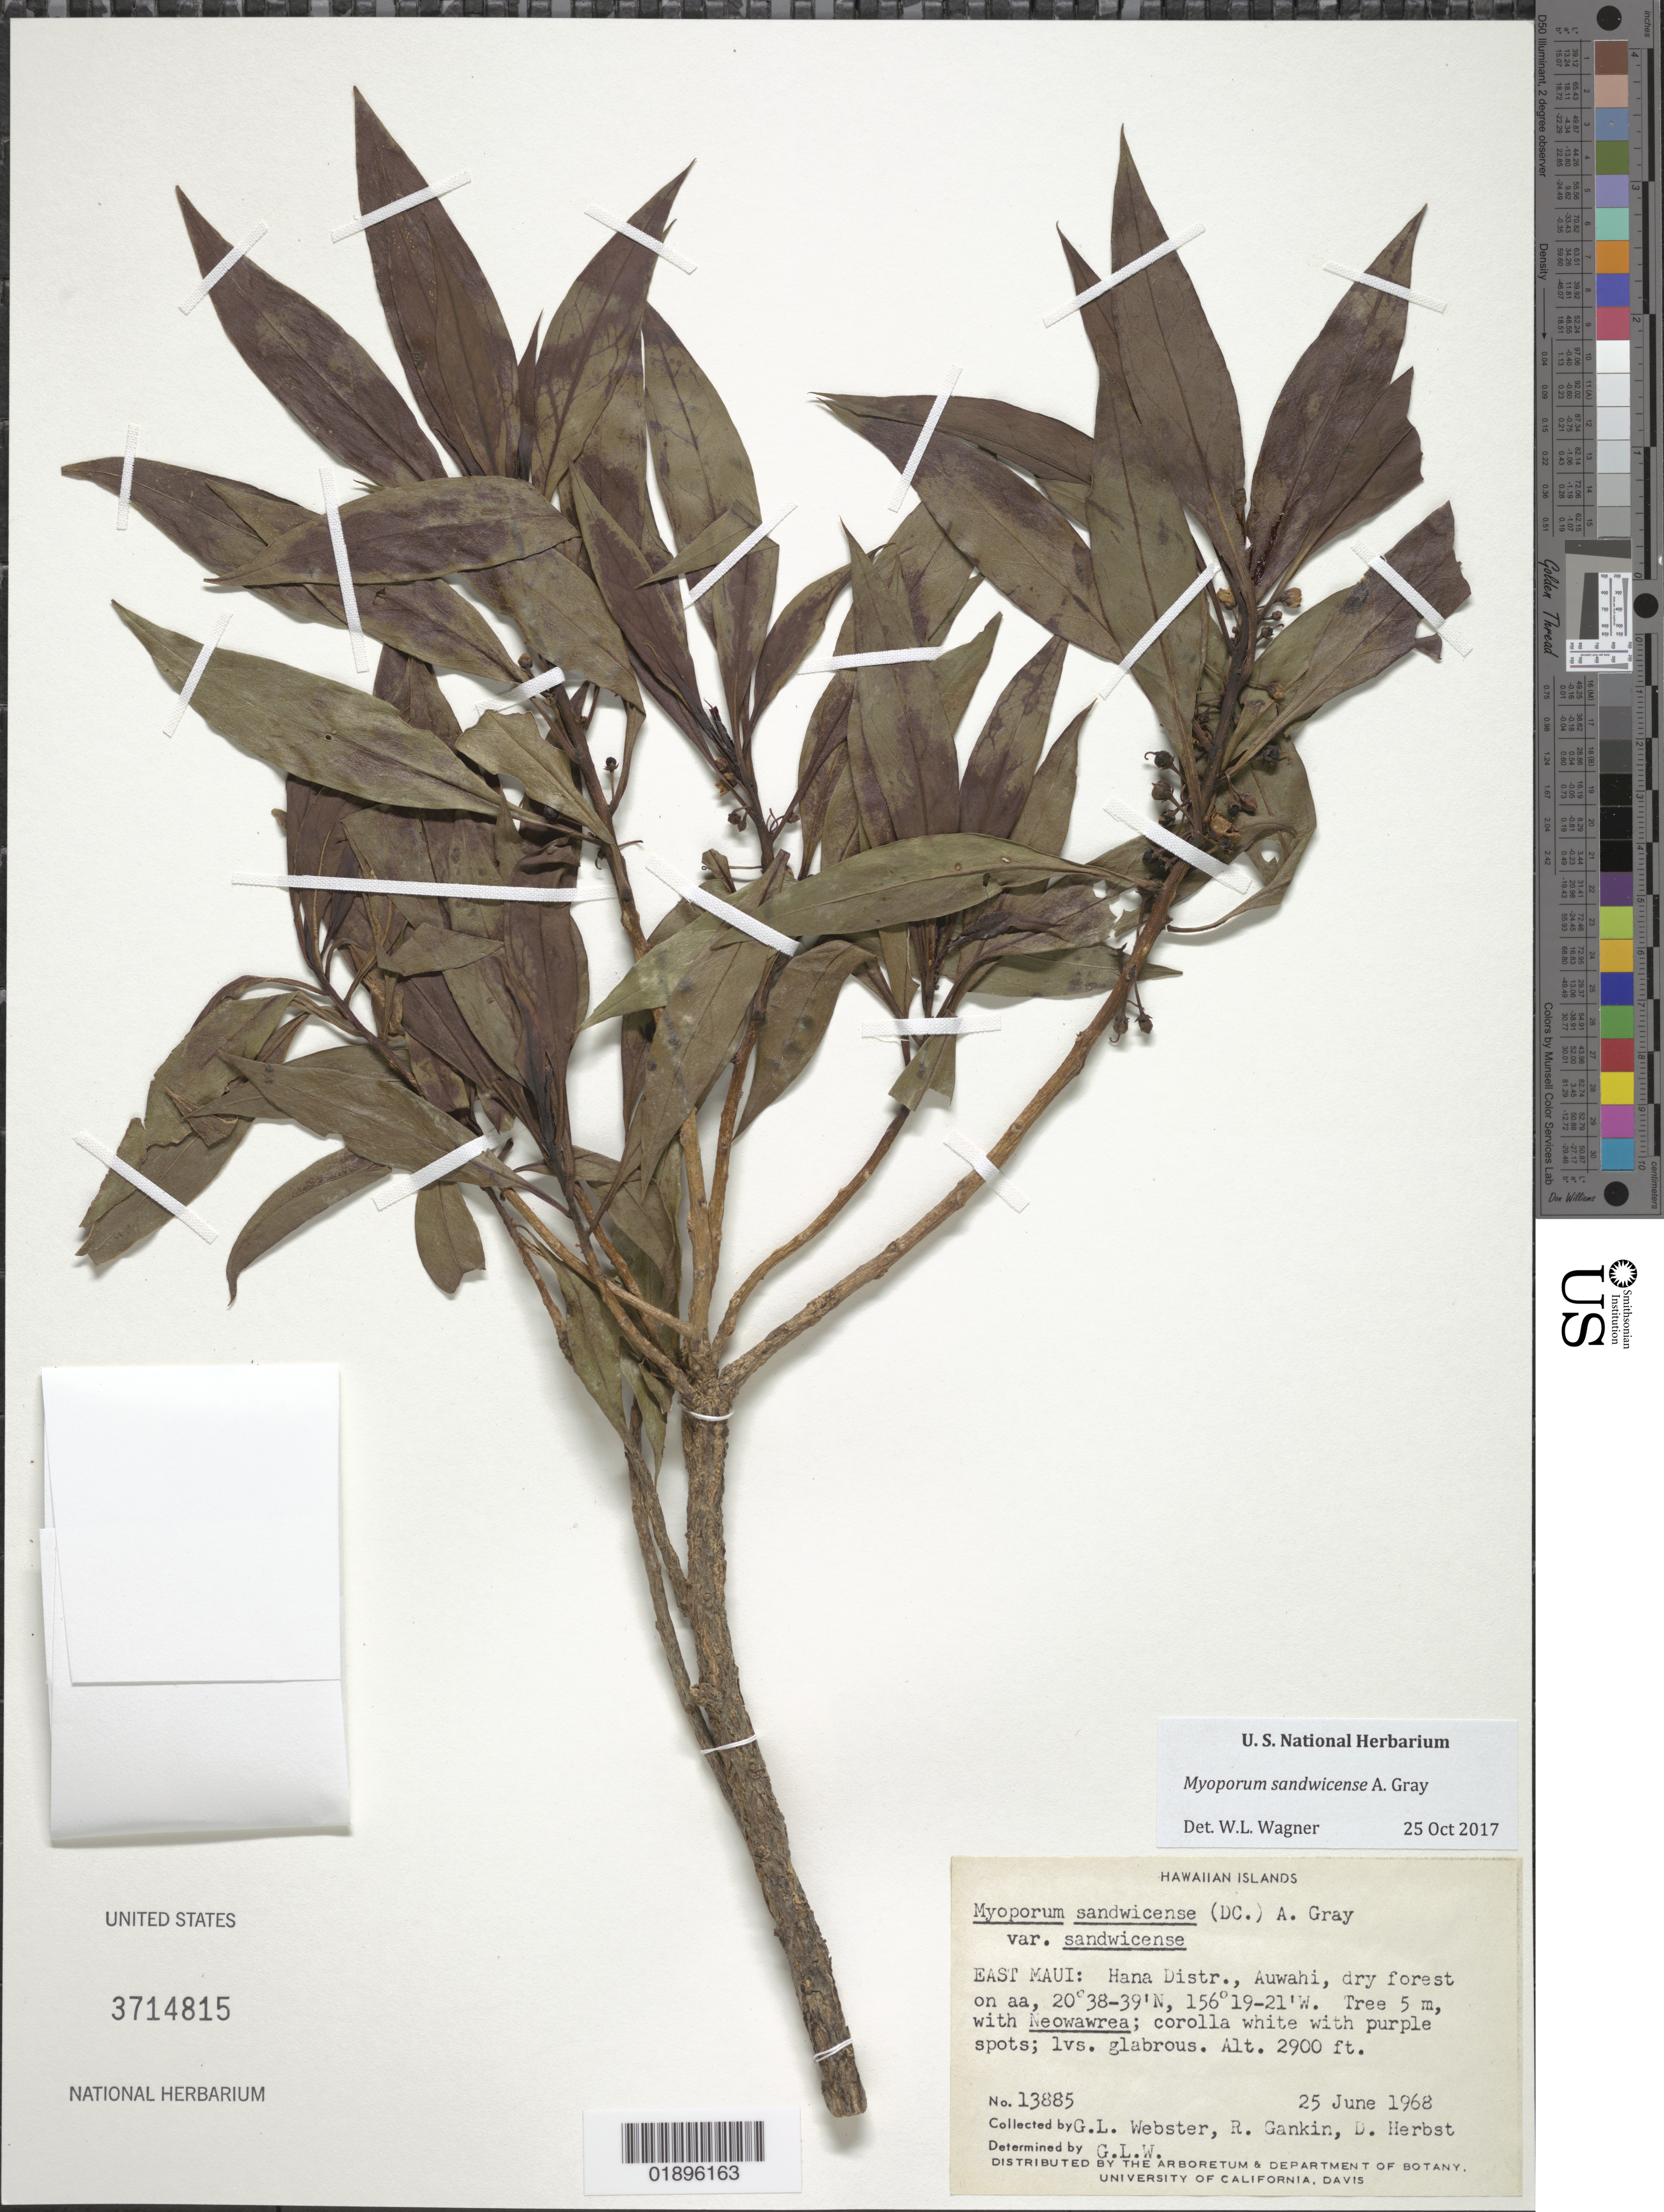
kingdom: Plantae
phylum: Tracheophyta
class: Magnoliopsida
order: Lamiales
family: Scrophulariaceae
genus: Myoporum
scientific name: Myoporum sandwicense subsp. sandwicense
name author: A. Gray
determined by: Wagner, W. L., (BOT), Smithsonian Institution - National Museum of Natural History (UNITED STATES)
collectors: G. L. Webster, R. Gankin & D. R. Herbst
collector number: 13885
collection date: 1968-06-25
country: United States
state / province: Hawaii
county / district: Maui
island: Maui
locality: East Maui, Hana District, Auwahi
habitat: Dry forest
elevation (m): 884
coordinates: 20 38-39 N, 156 19-21 W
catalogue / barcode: US 3714815